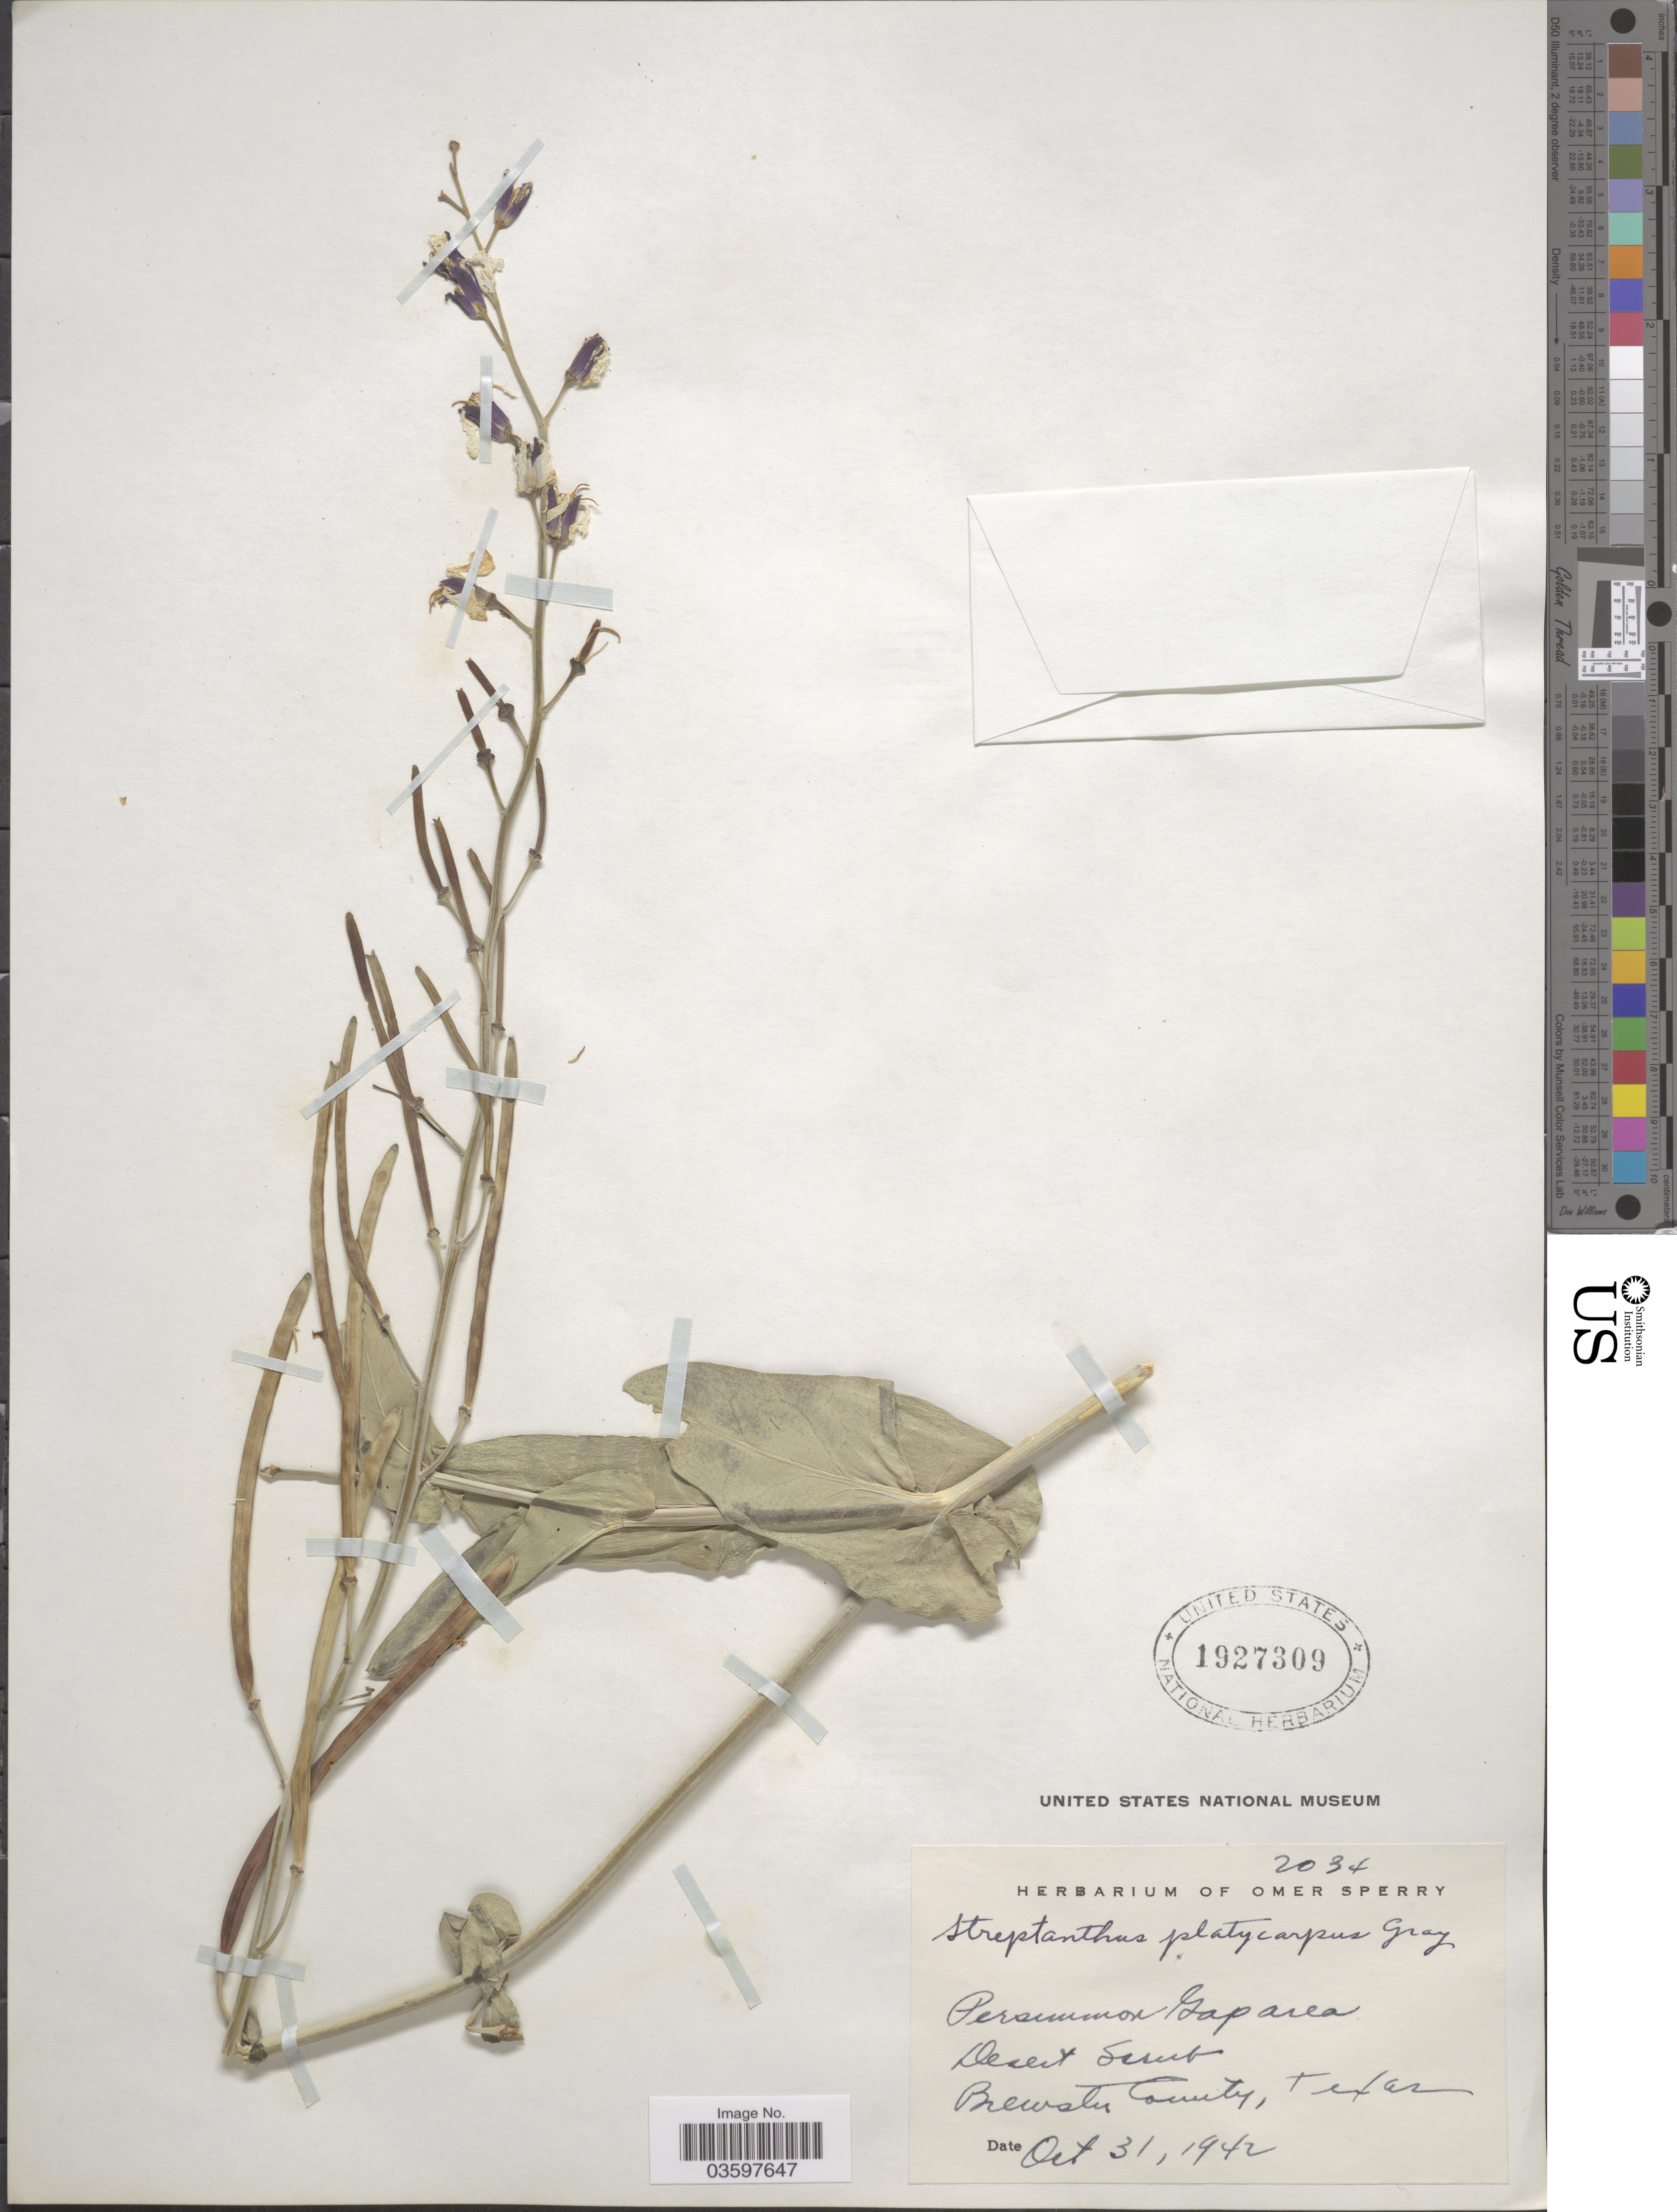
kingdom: Plantae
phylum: Tracheophyta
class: Magnoliopsida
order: Brassicales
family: Brassicaceae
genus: Streptanthus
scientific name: Streptanthus platycarpus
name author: A. Gray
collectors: ex. herb. Omer E. Sperry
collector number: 2034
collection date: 1942-10-31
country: United States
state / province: Texas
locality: Persimmon Gap area, Desert Scrub, Brewster County.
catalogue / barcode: US 1927309